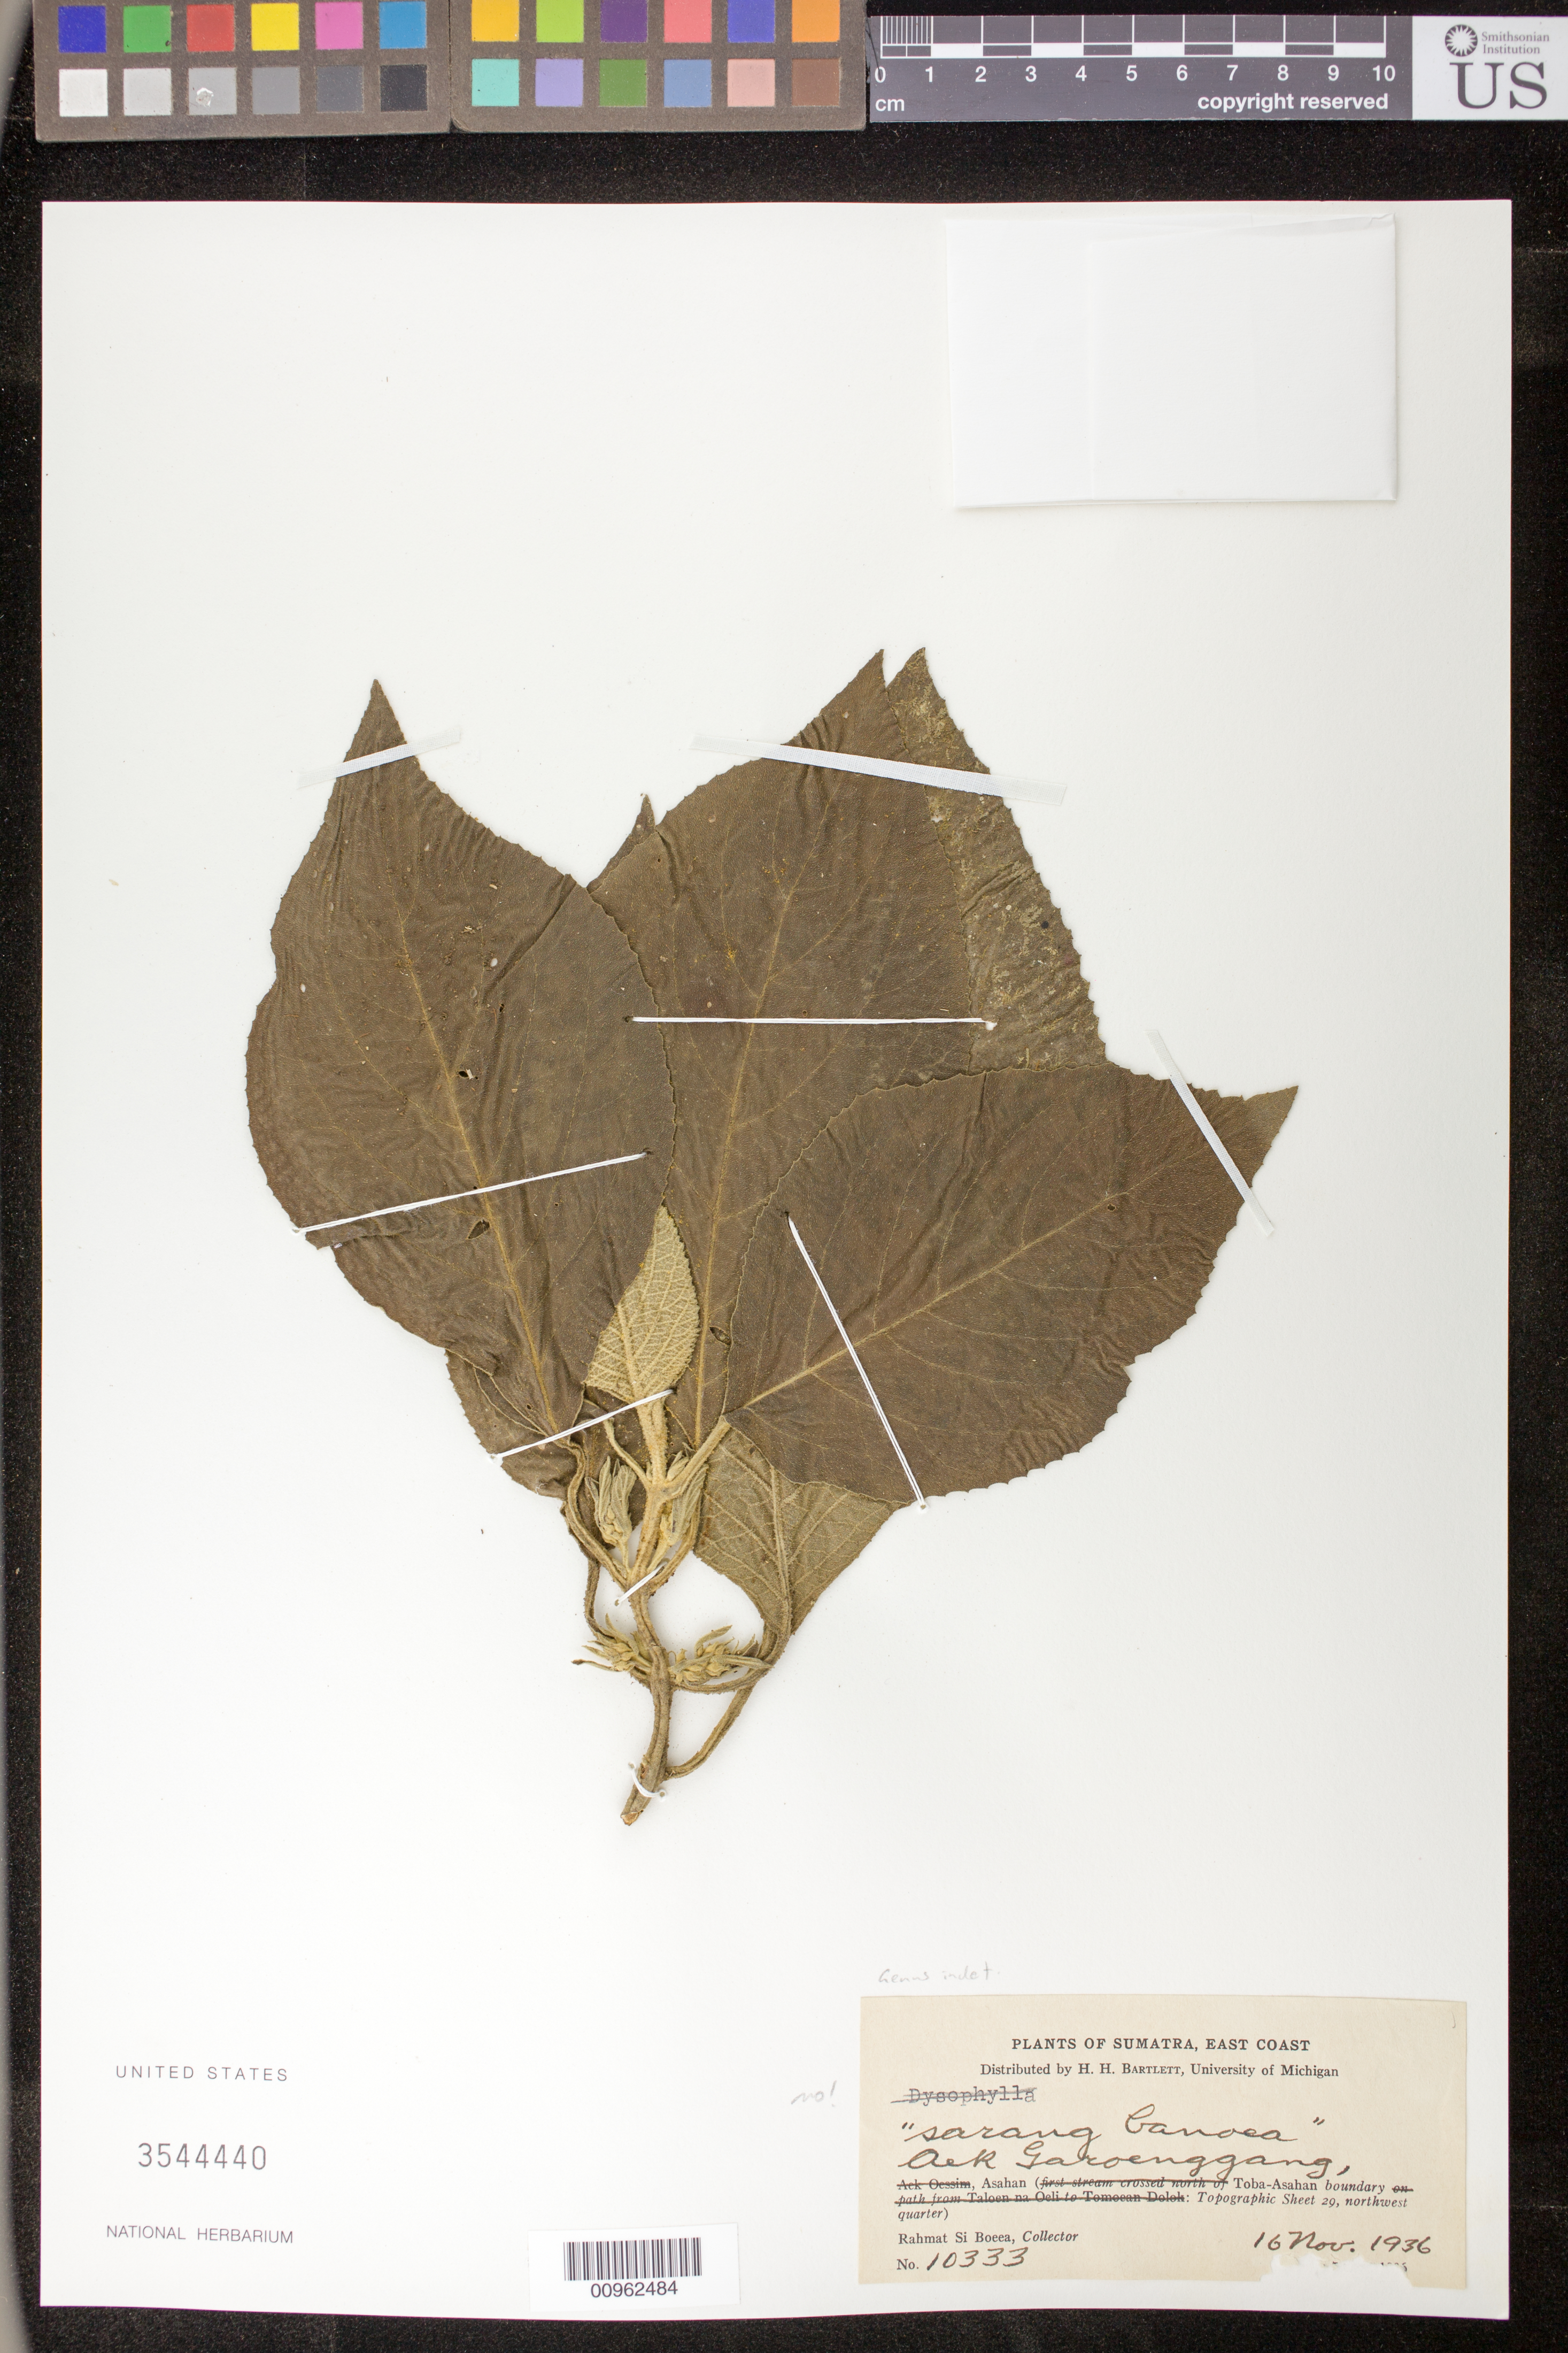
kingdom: Plantae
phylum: Tracheophyta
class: Magnoliopsida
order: Lamiales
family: Gesneriaceae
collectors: Rahmat Si Boeea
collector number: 10333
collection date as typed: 16 Nov 1936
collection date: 1936-11-16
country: Indonesia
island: Sumatra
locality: Sumatra, east coast. Aek Garoenggang, Toab-asahan boundary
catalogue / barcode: US 3544440